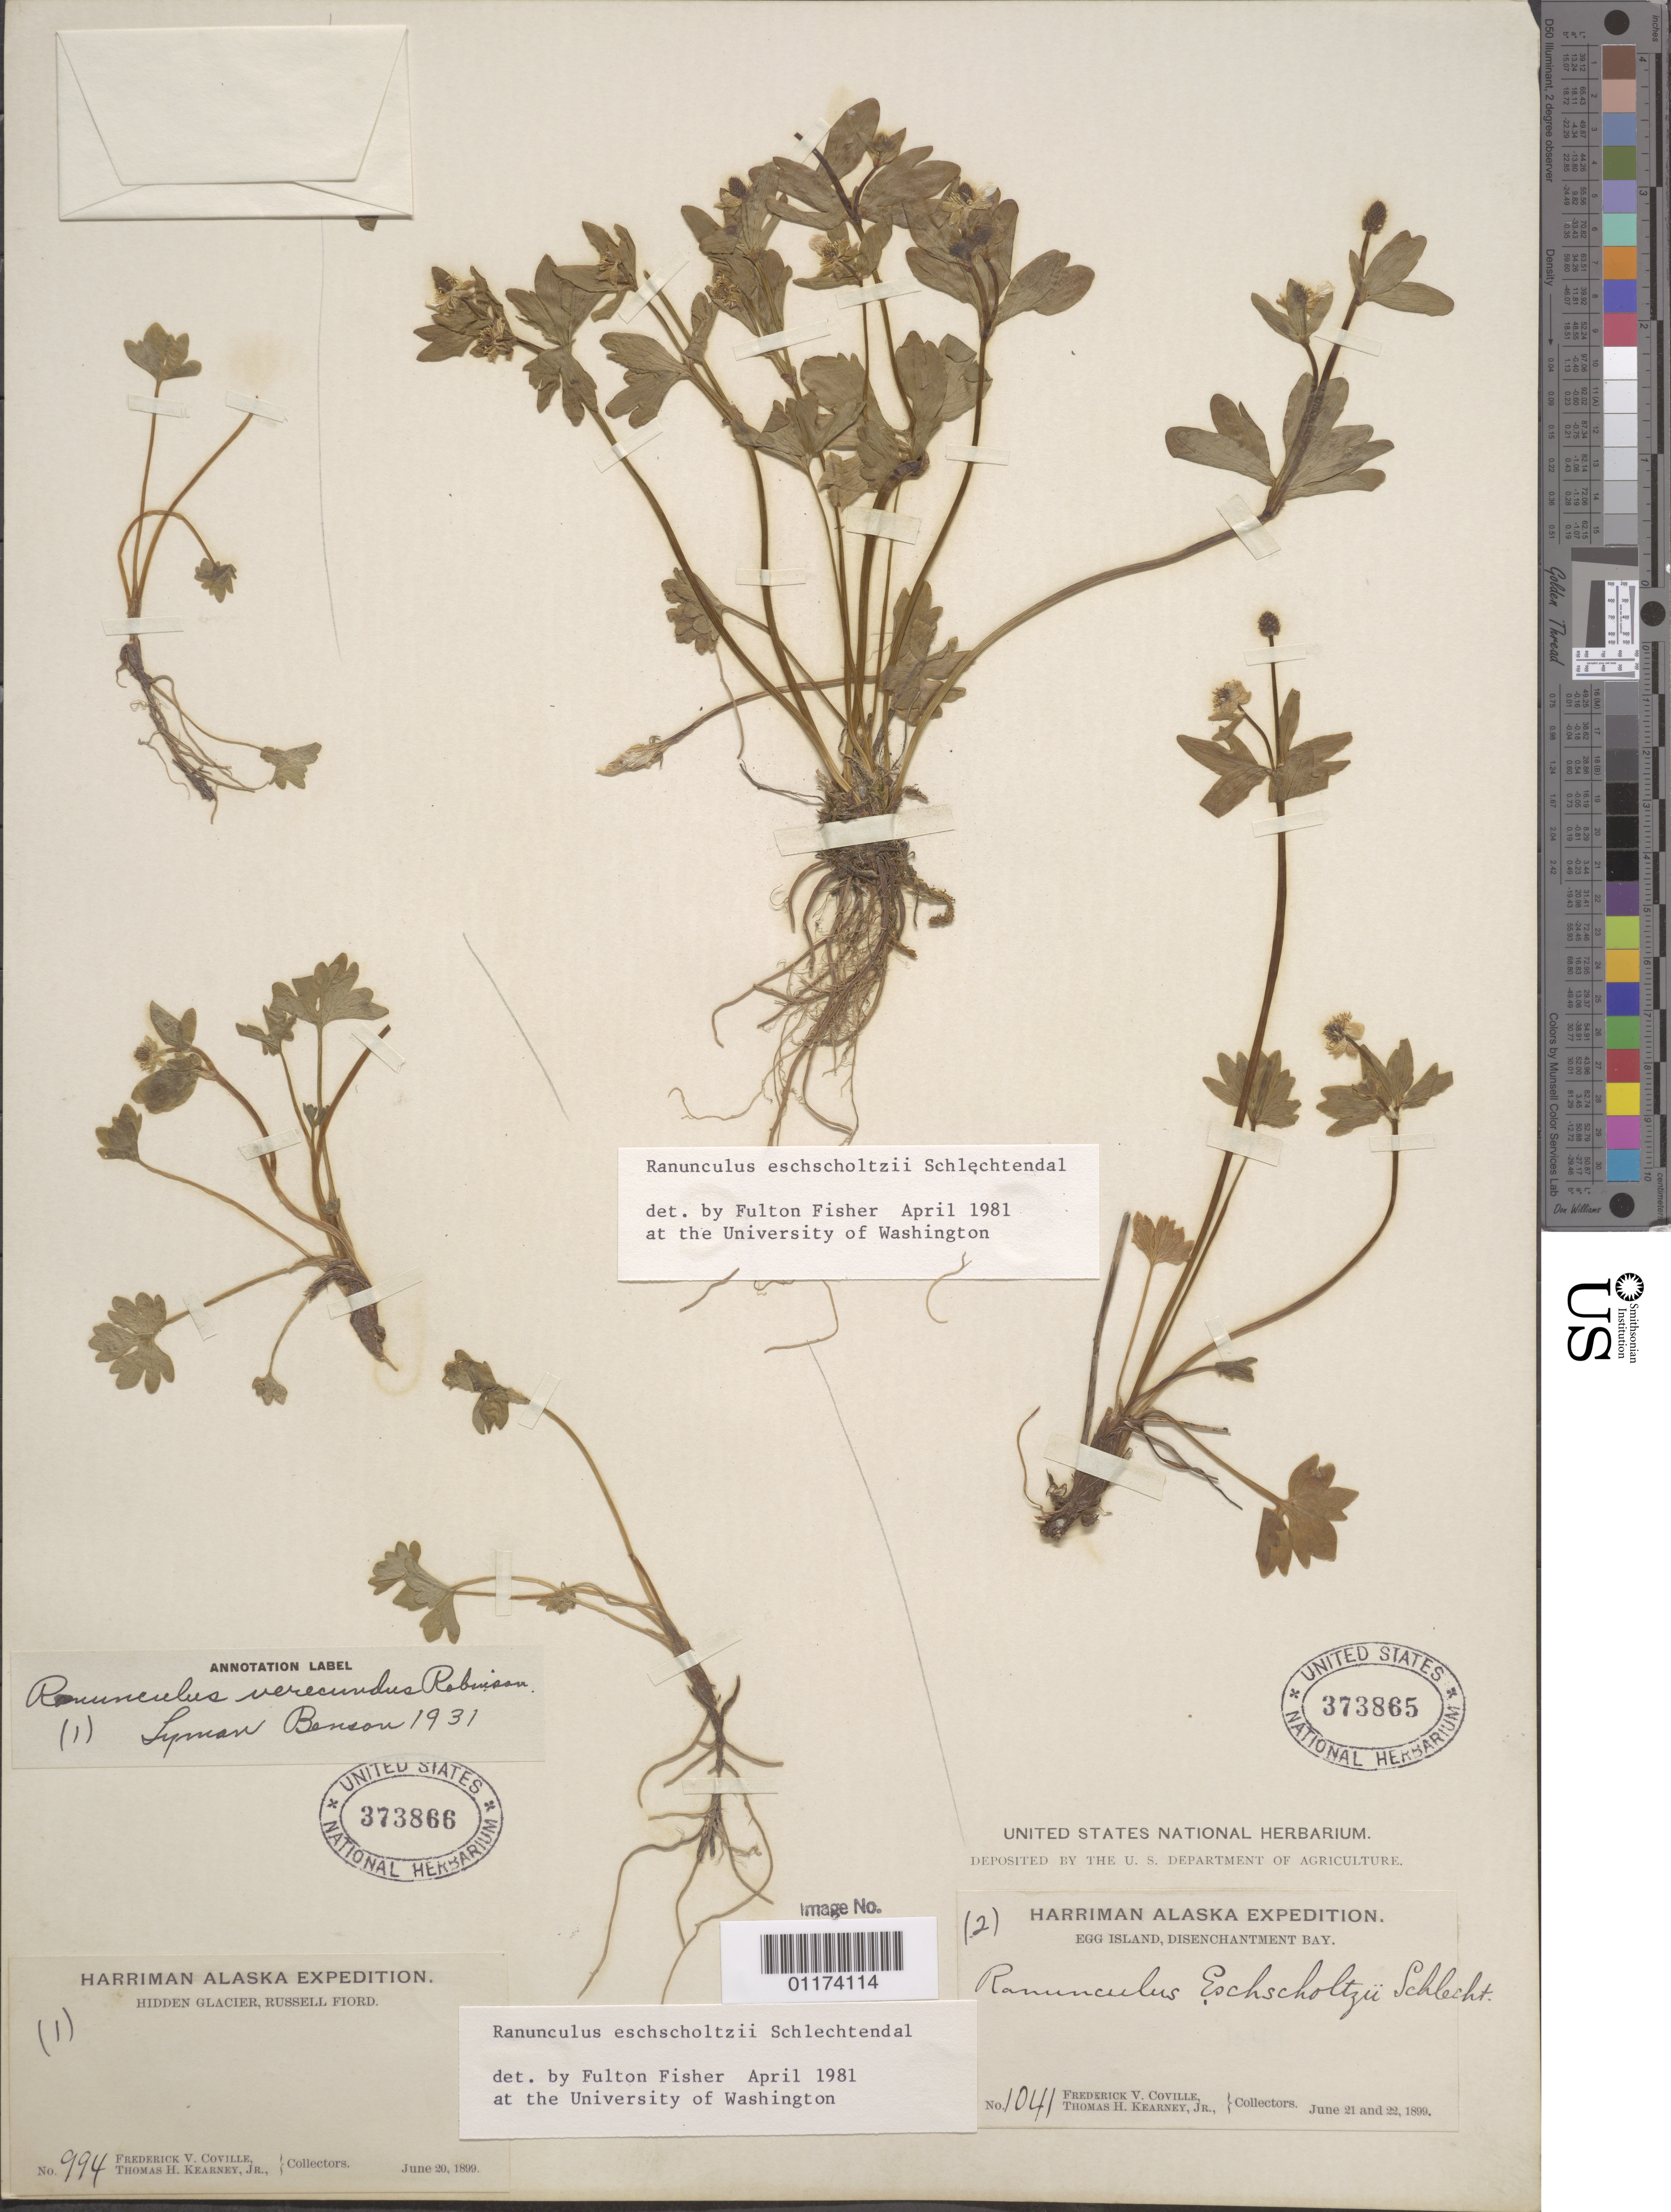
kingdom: Plantae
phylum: Tracheophyta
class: Magnoliopsida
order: Ranunculales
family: Ranunculaceae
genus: Ranunculus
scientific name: Ranunculus eschscholtzii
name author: Schltdl.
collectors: F. V. Coville & T. H. Kearney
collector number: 1041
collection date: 1899-06-21,1899-06-22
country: United States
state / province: Alaska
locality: Egg Island, Disenchantment Bay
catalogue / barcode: US 373865